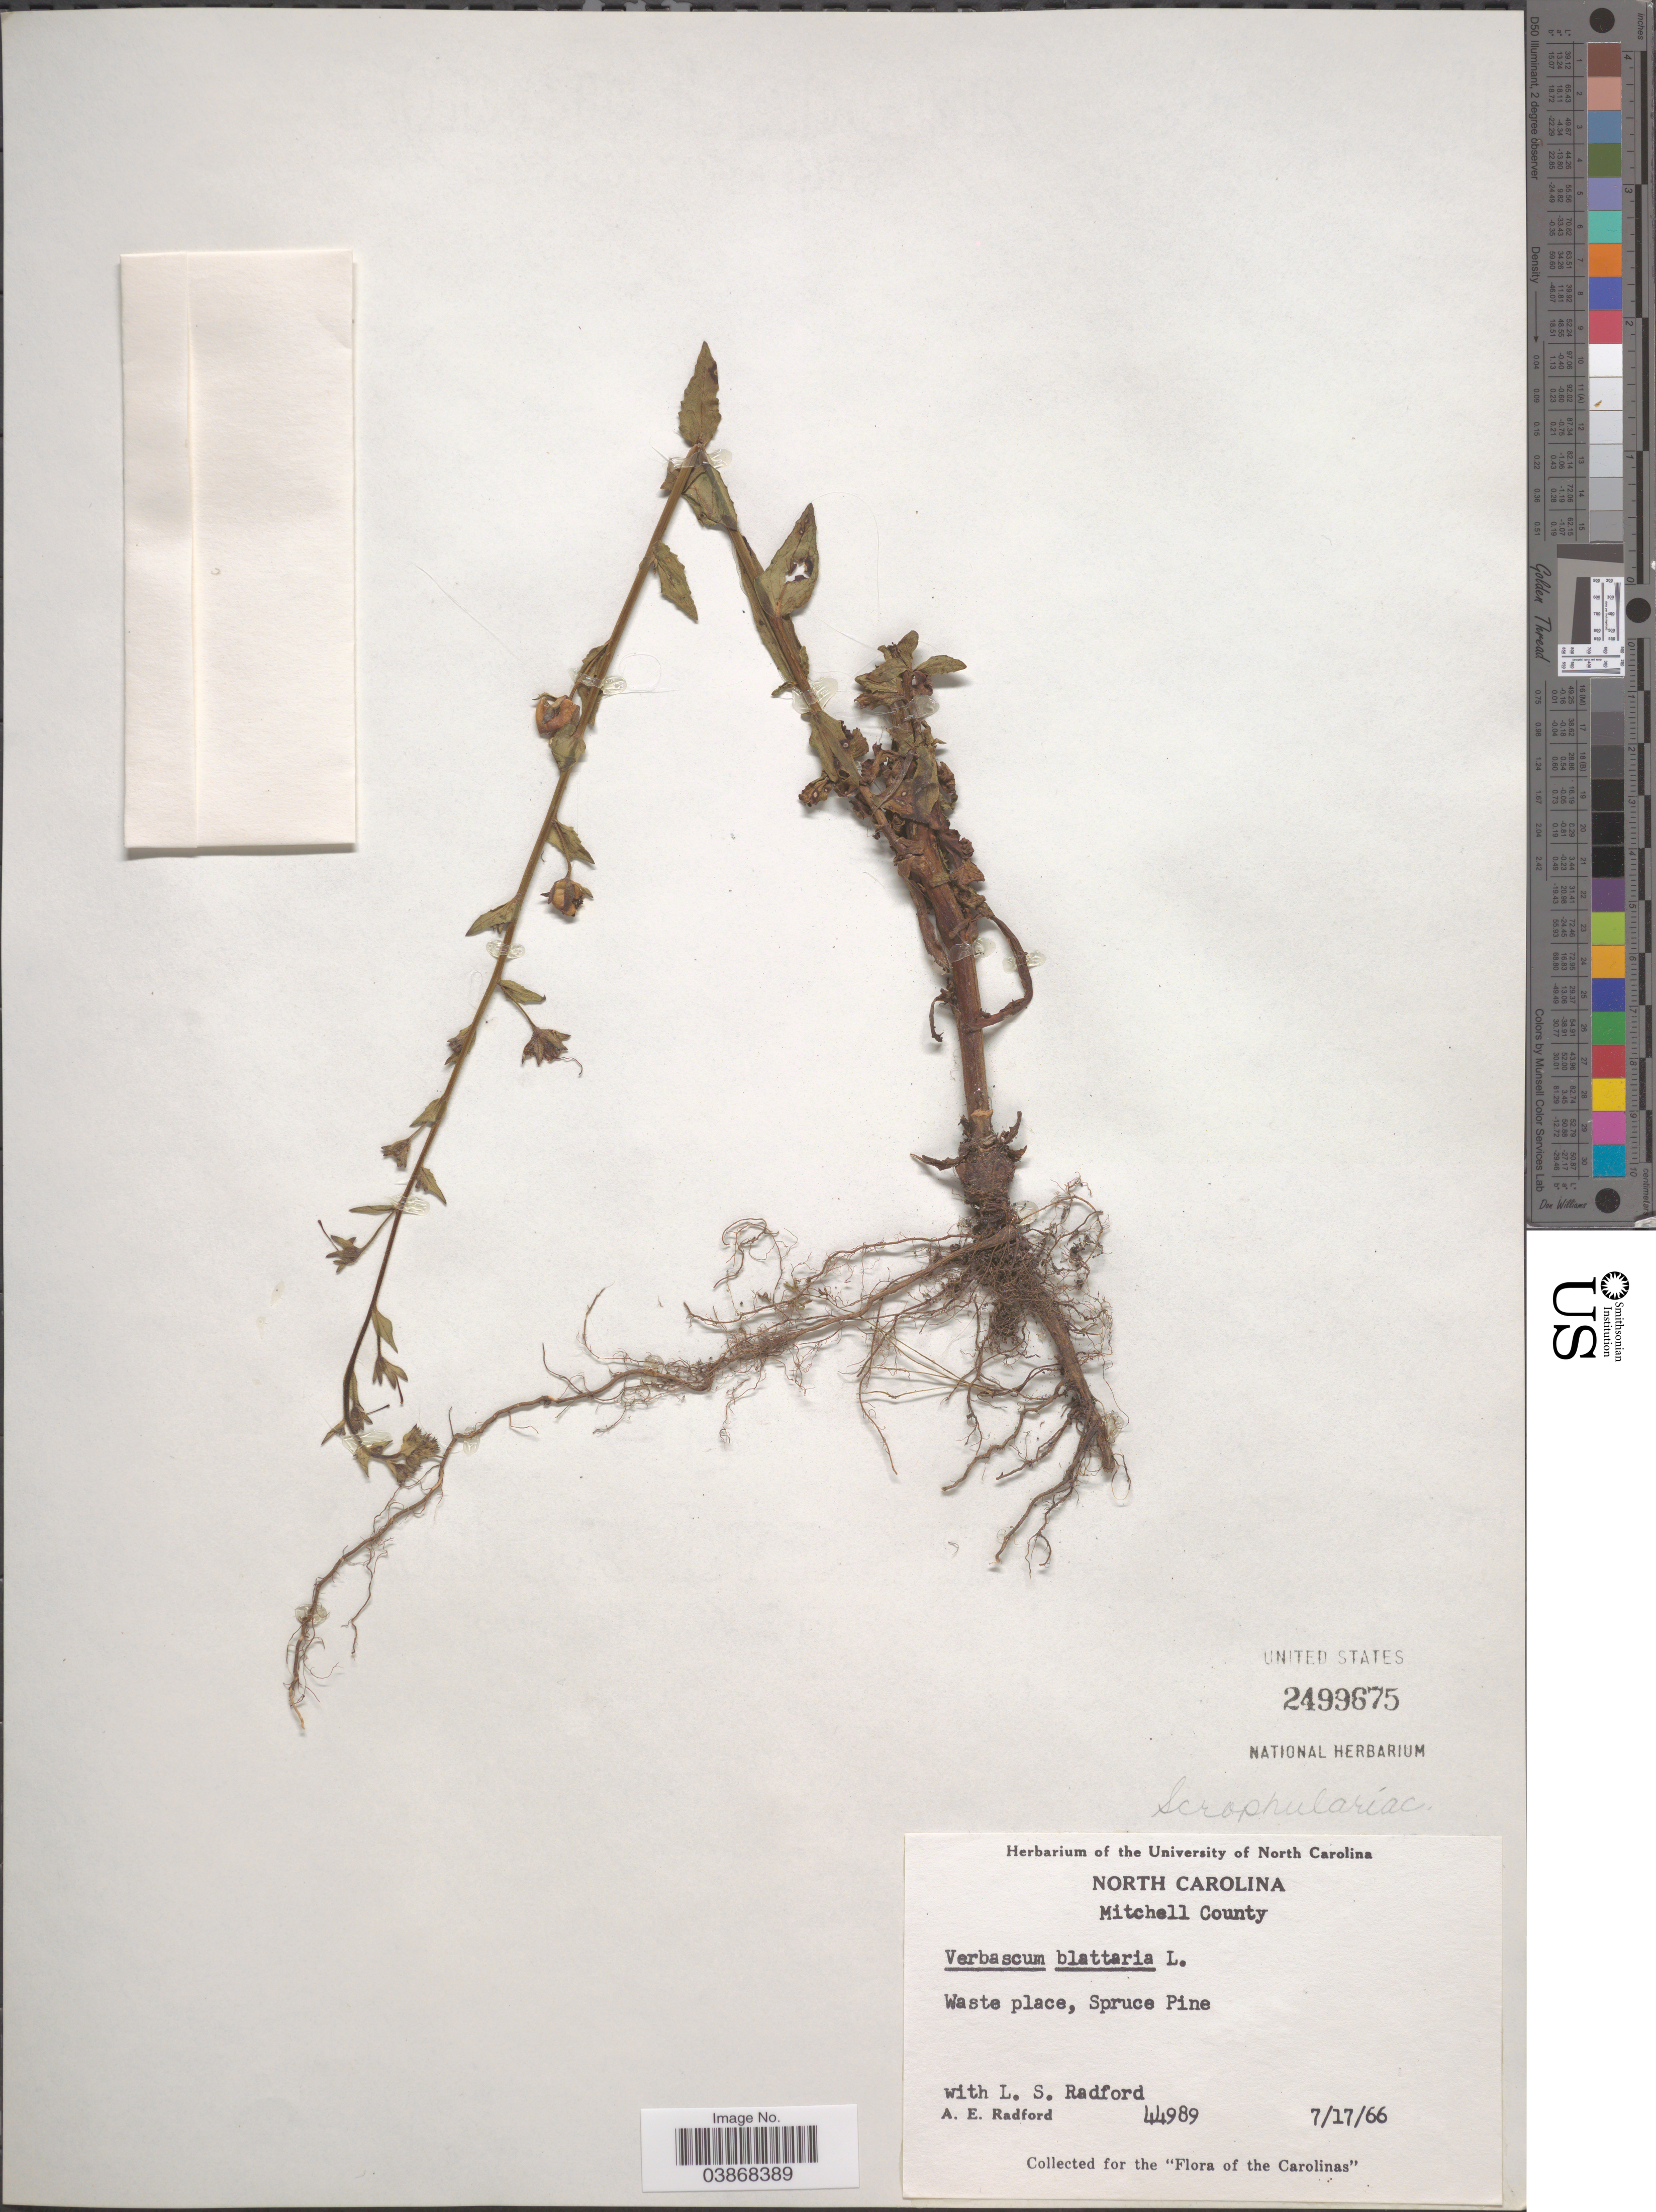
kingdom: Plantae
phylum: Tracheophyta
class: Magnoliopsida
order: Lamiales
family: Scrophulariaceae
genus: Verbascum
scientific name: Verbascum blattaria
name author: L.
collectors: A. E. Radford & L. Radford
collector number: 44989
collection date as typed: Transcribed d/m/y: 17/7/66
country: United States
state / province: North Carolina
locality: Mitchell County. Spruce Pine.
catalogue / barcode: US 2499675